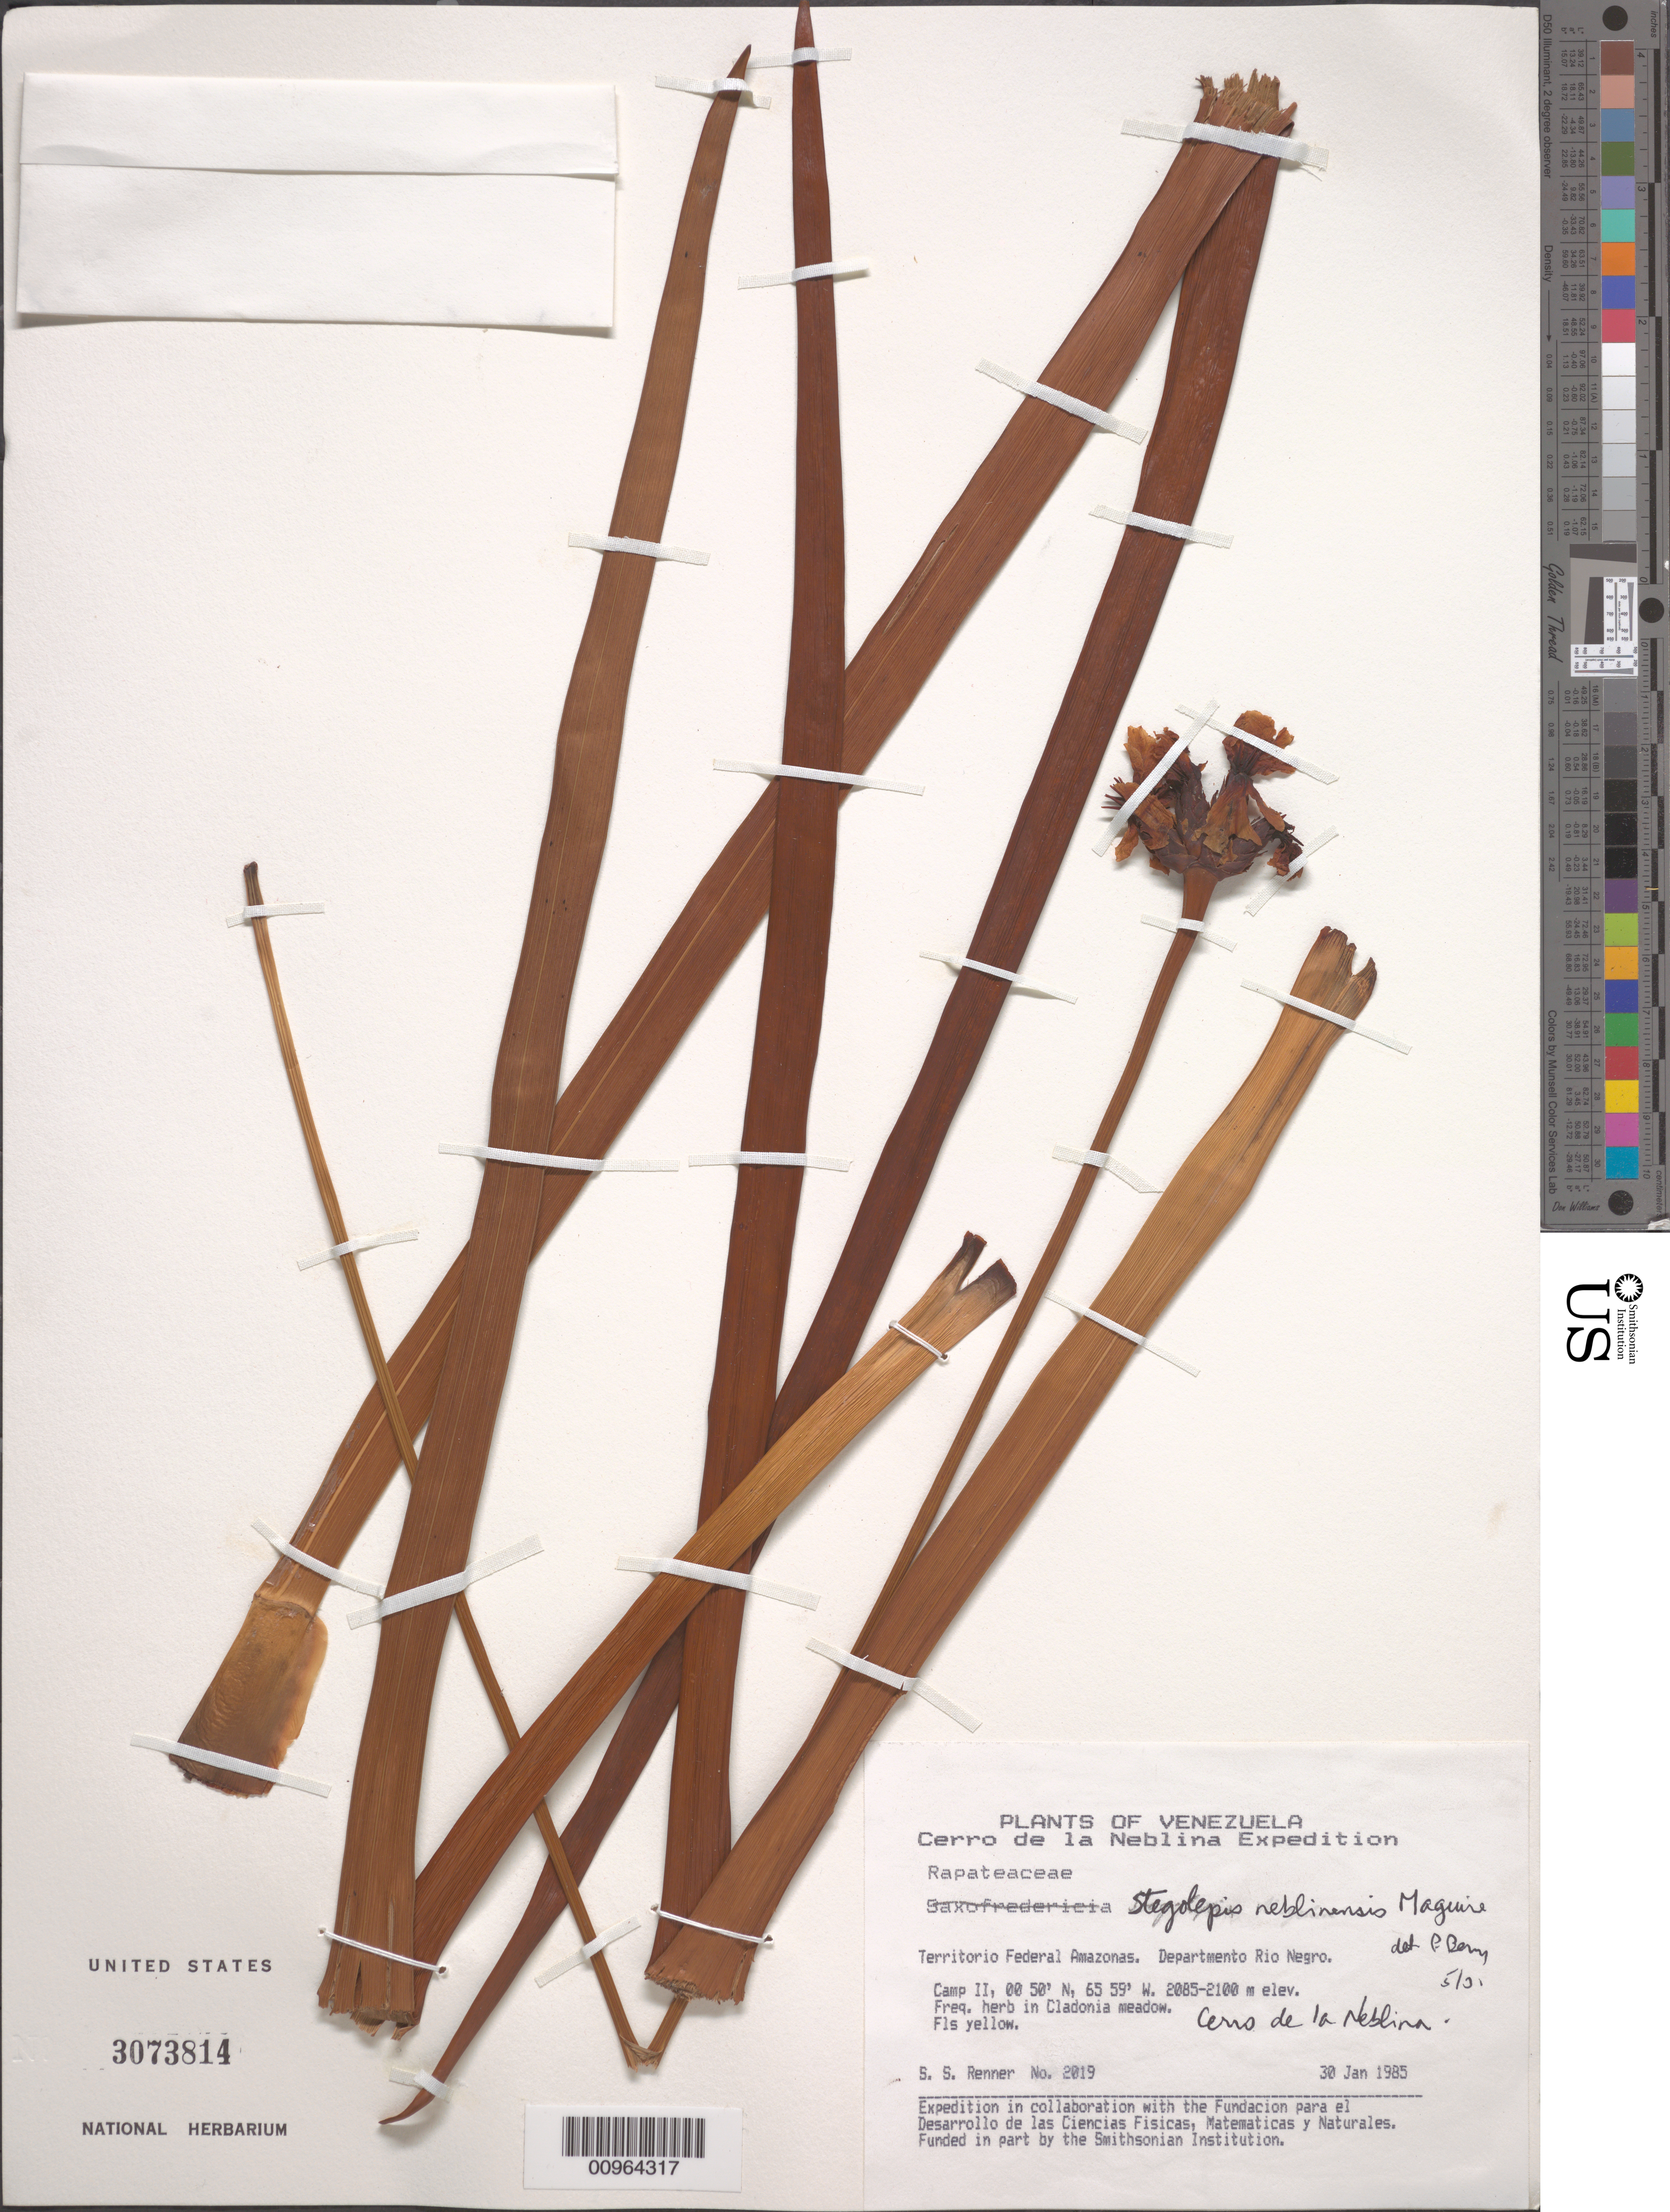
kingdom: Plantae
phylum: Tracheophyta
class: Liliopsida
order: Poales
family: Rapateaceae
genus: Stegolepis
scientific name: Stegolepis neblinensis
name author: Maguire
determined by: Berry, P. E., (WIS), University of Wisconsin - Madison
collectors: S. S. Renner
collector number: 2019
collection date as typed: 30-Jan-85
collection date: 1985-01-30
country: Venezuela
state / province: Amazonas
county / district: Río Negro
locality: Cerro de la Neblina, Camp II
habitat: Cladonia meadow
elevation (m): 2085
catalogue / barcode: US 3073814